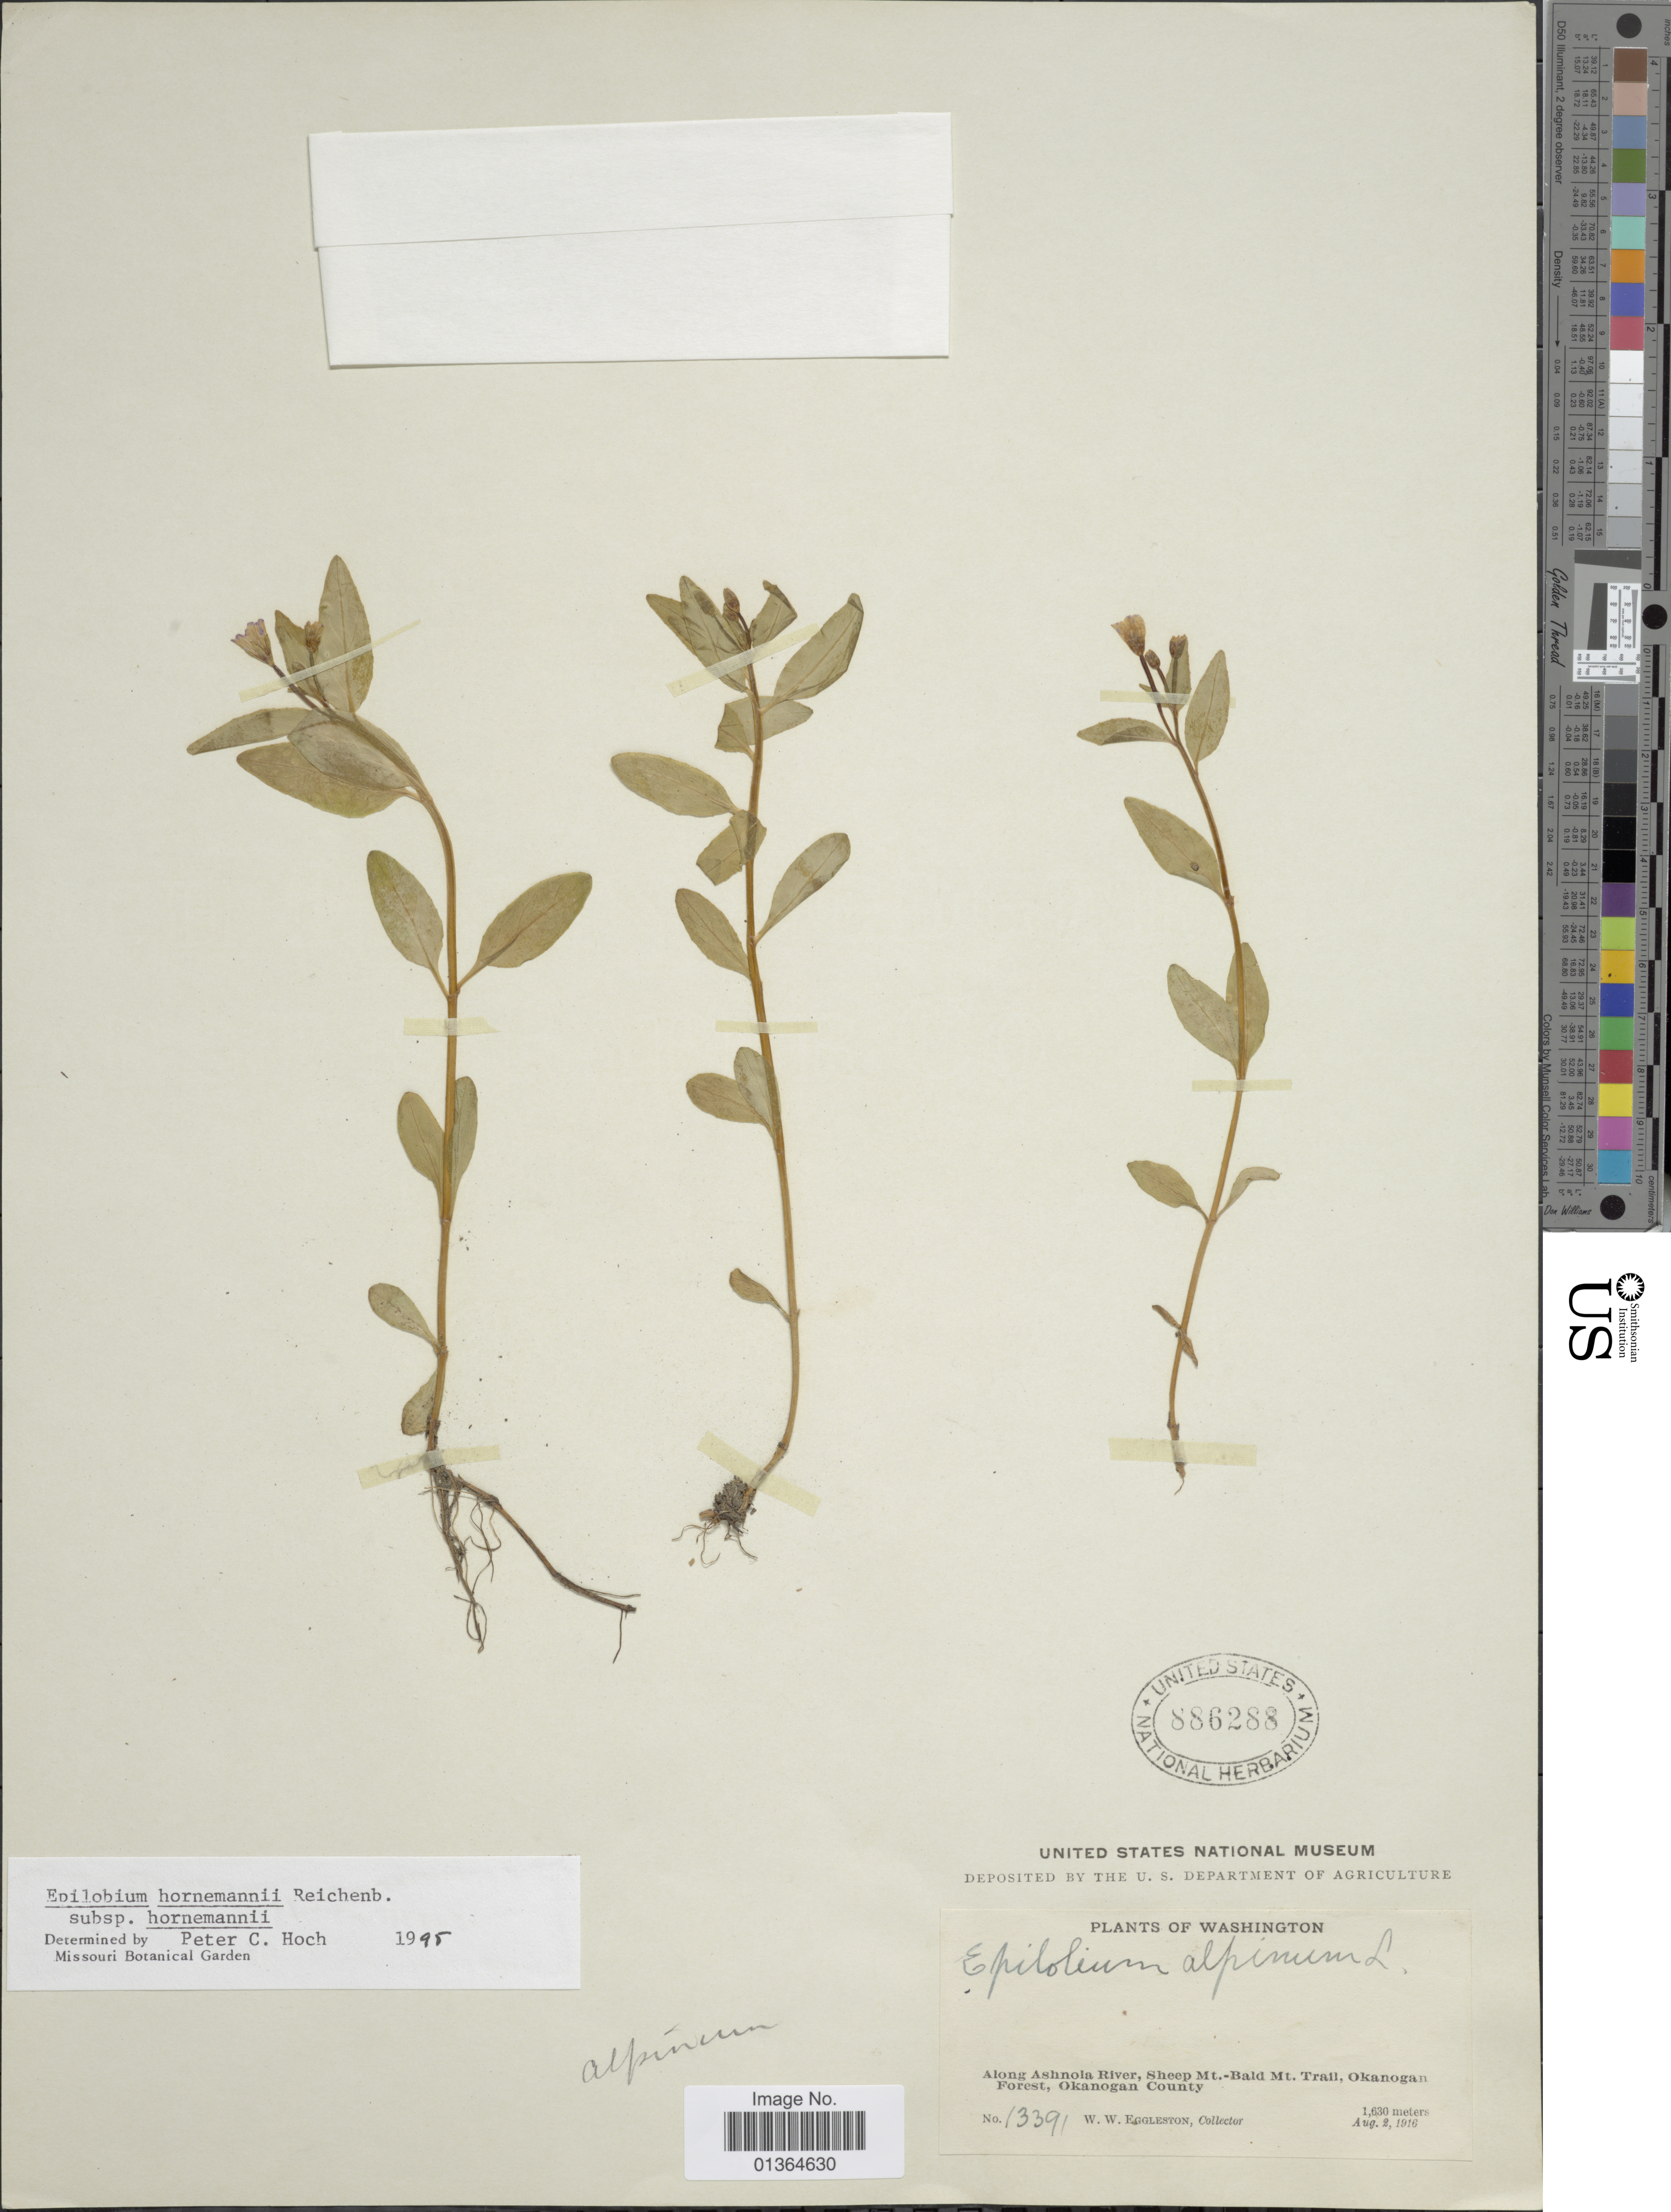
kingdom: Plantae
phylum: Tracheophyta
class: Magnoliopsida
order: Myrtales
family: Onagraceae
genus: Epilobium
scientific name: Epilobium hornemannii subsp. hornemannii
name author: Rchb.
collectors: W. W. Eggleston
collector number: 13391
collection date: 1916-08-02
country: United States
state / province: Washington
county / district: Okanogan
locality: Along Ashnola River, Sheep Mt.-Bald Mt. Trail, Okanogan Forest, Okanogan County.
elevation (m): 1630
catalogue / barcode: US 886288